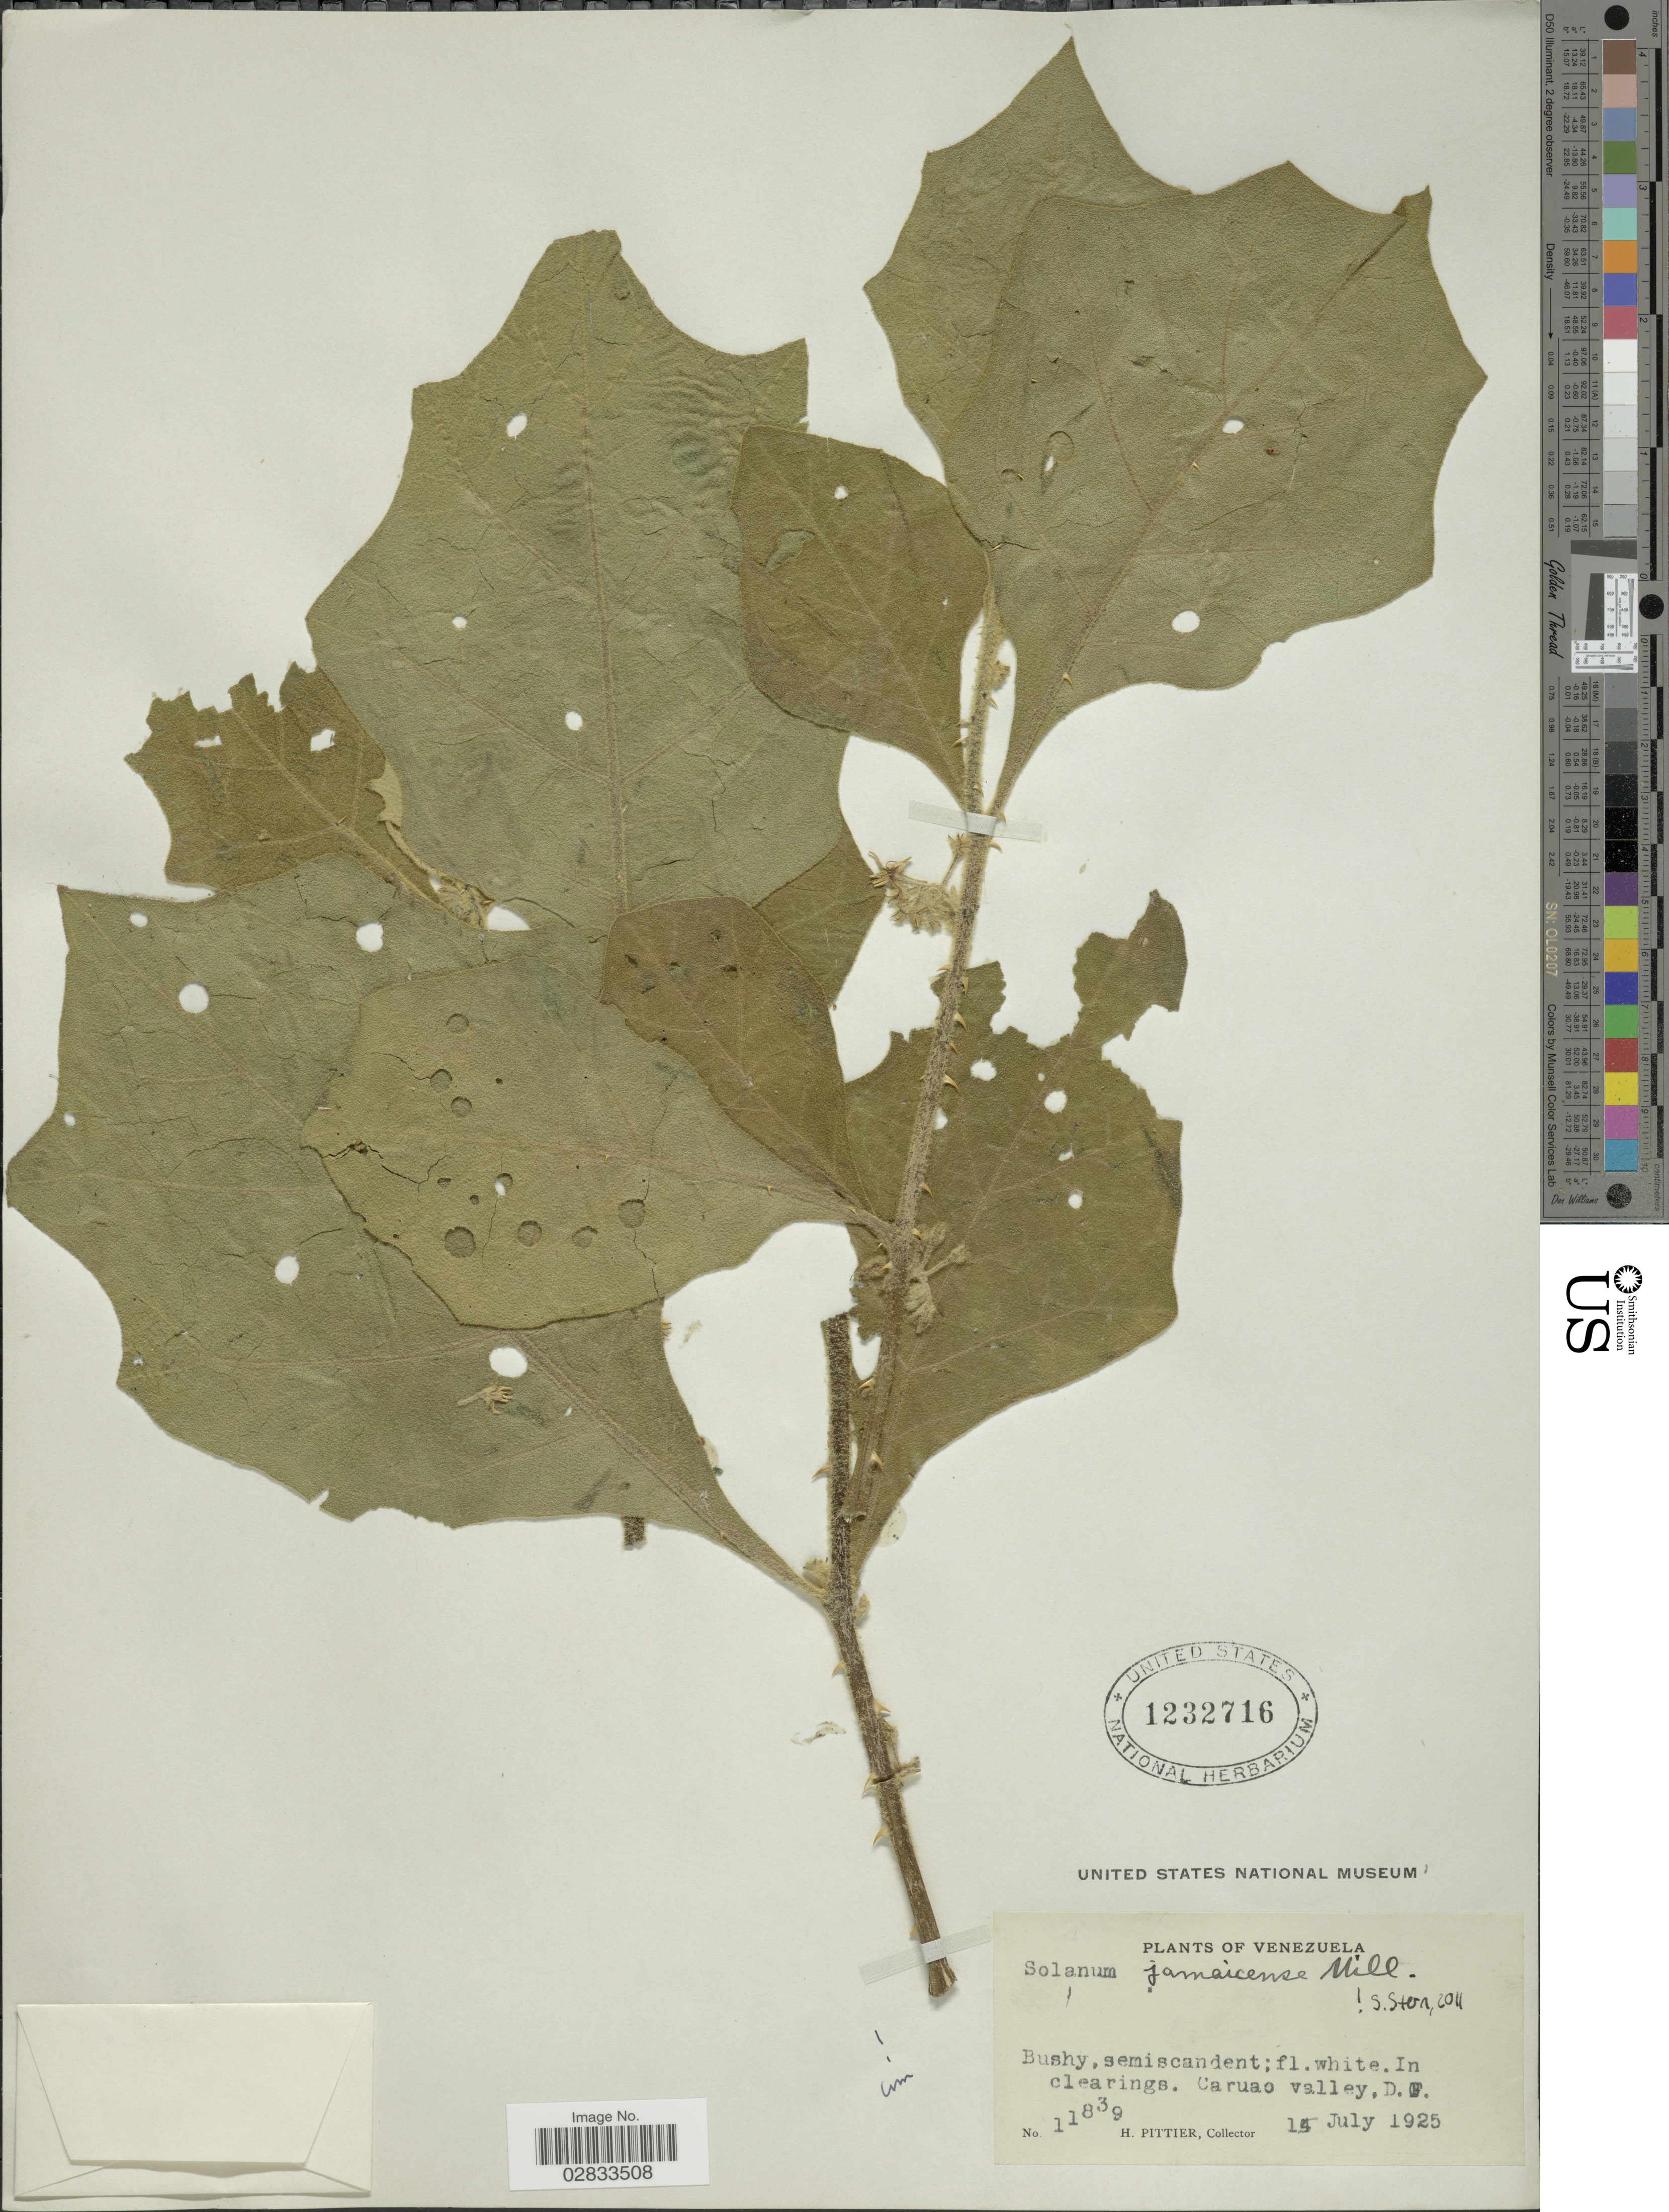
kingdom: Plantae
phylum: Tracheophyta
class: Magnoliopsida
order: Solanales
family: Solanaceae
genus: Solanum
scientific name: Solanum jamaicense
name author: Mill.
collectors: H. F. Pittier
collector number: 11839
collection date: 1925-07-14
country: Venezuela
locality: Caruao valley, D.F.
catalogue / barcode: US 1232716